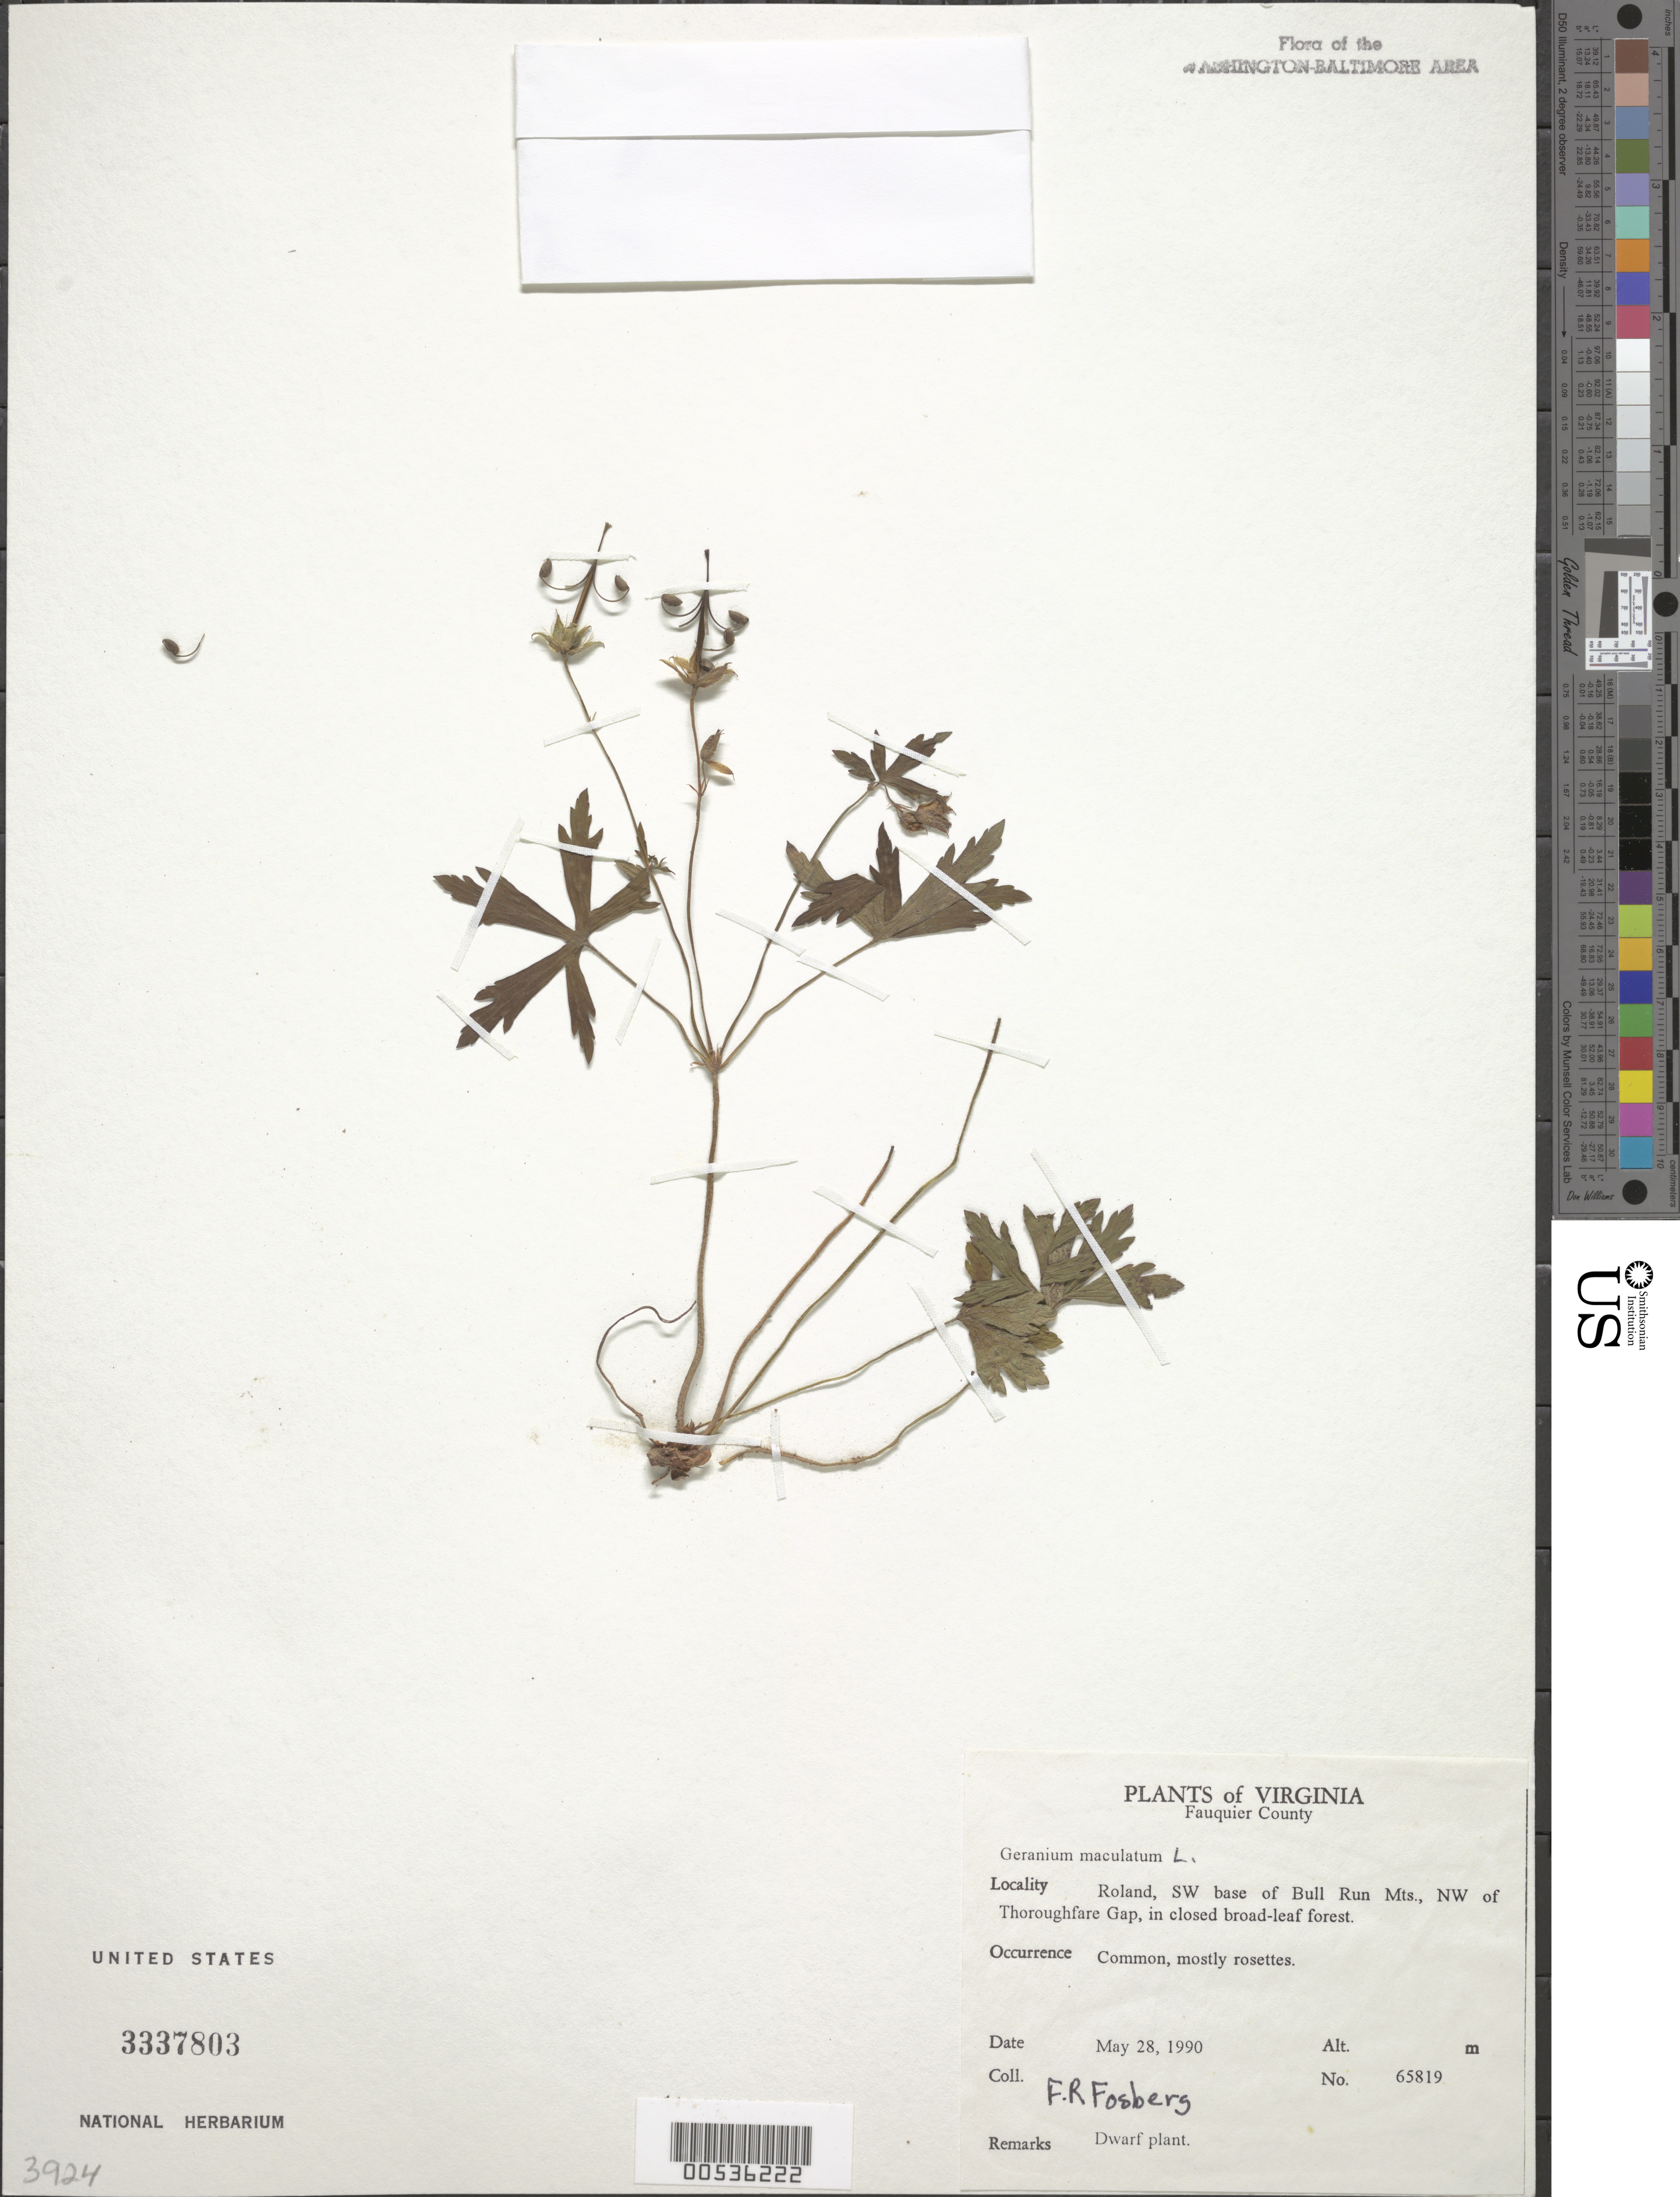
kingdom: Plantae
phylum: Tracheophyta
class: Magnoliopsida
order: Geraniales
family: Geraniaceae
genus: Geranium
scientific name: Geranium maculatum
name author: L.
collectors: F. R. Fosberg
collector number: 65819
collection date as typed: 28 May 1990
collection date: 1990-05-28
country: United States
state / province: Virginia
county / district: Fauquier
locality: Roland, SW base of Bull Run Mts., NW of Thorofare Gap Bull Run Mts.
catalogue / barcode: US 3337803